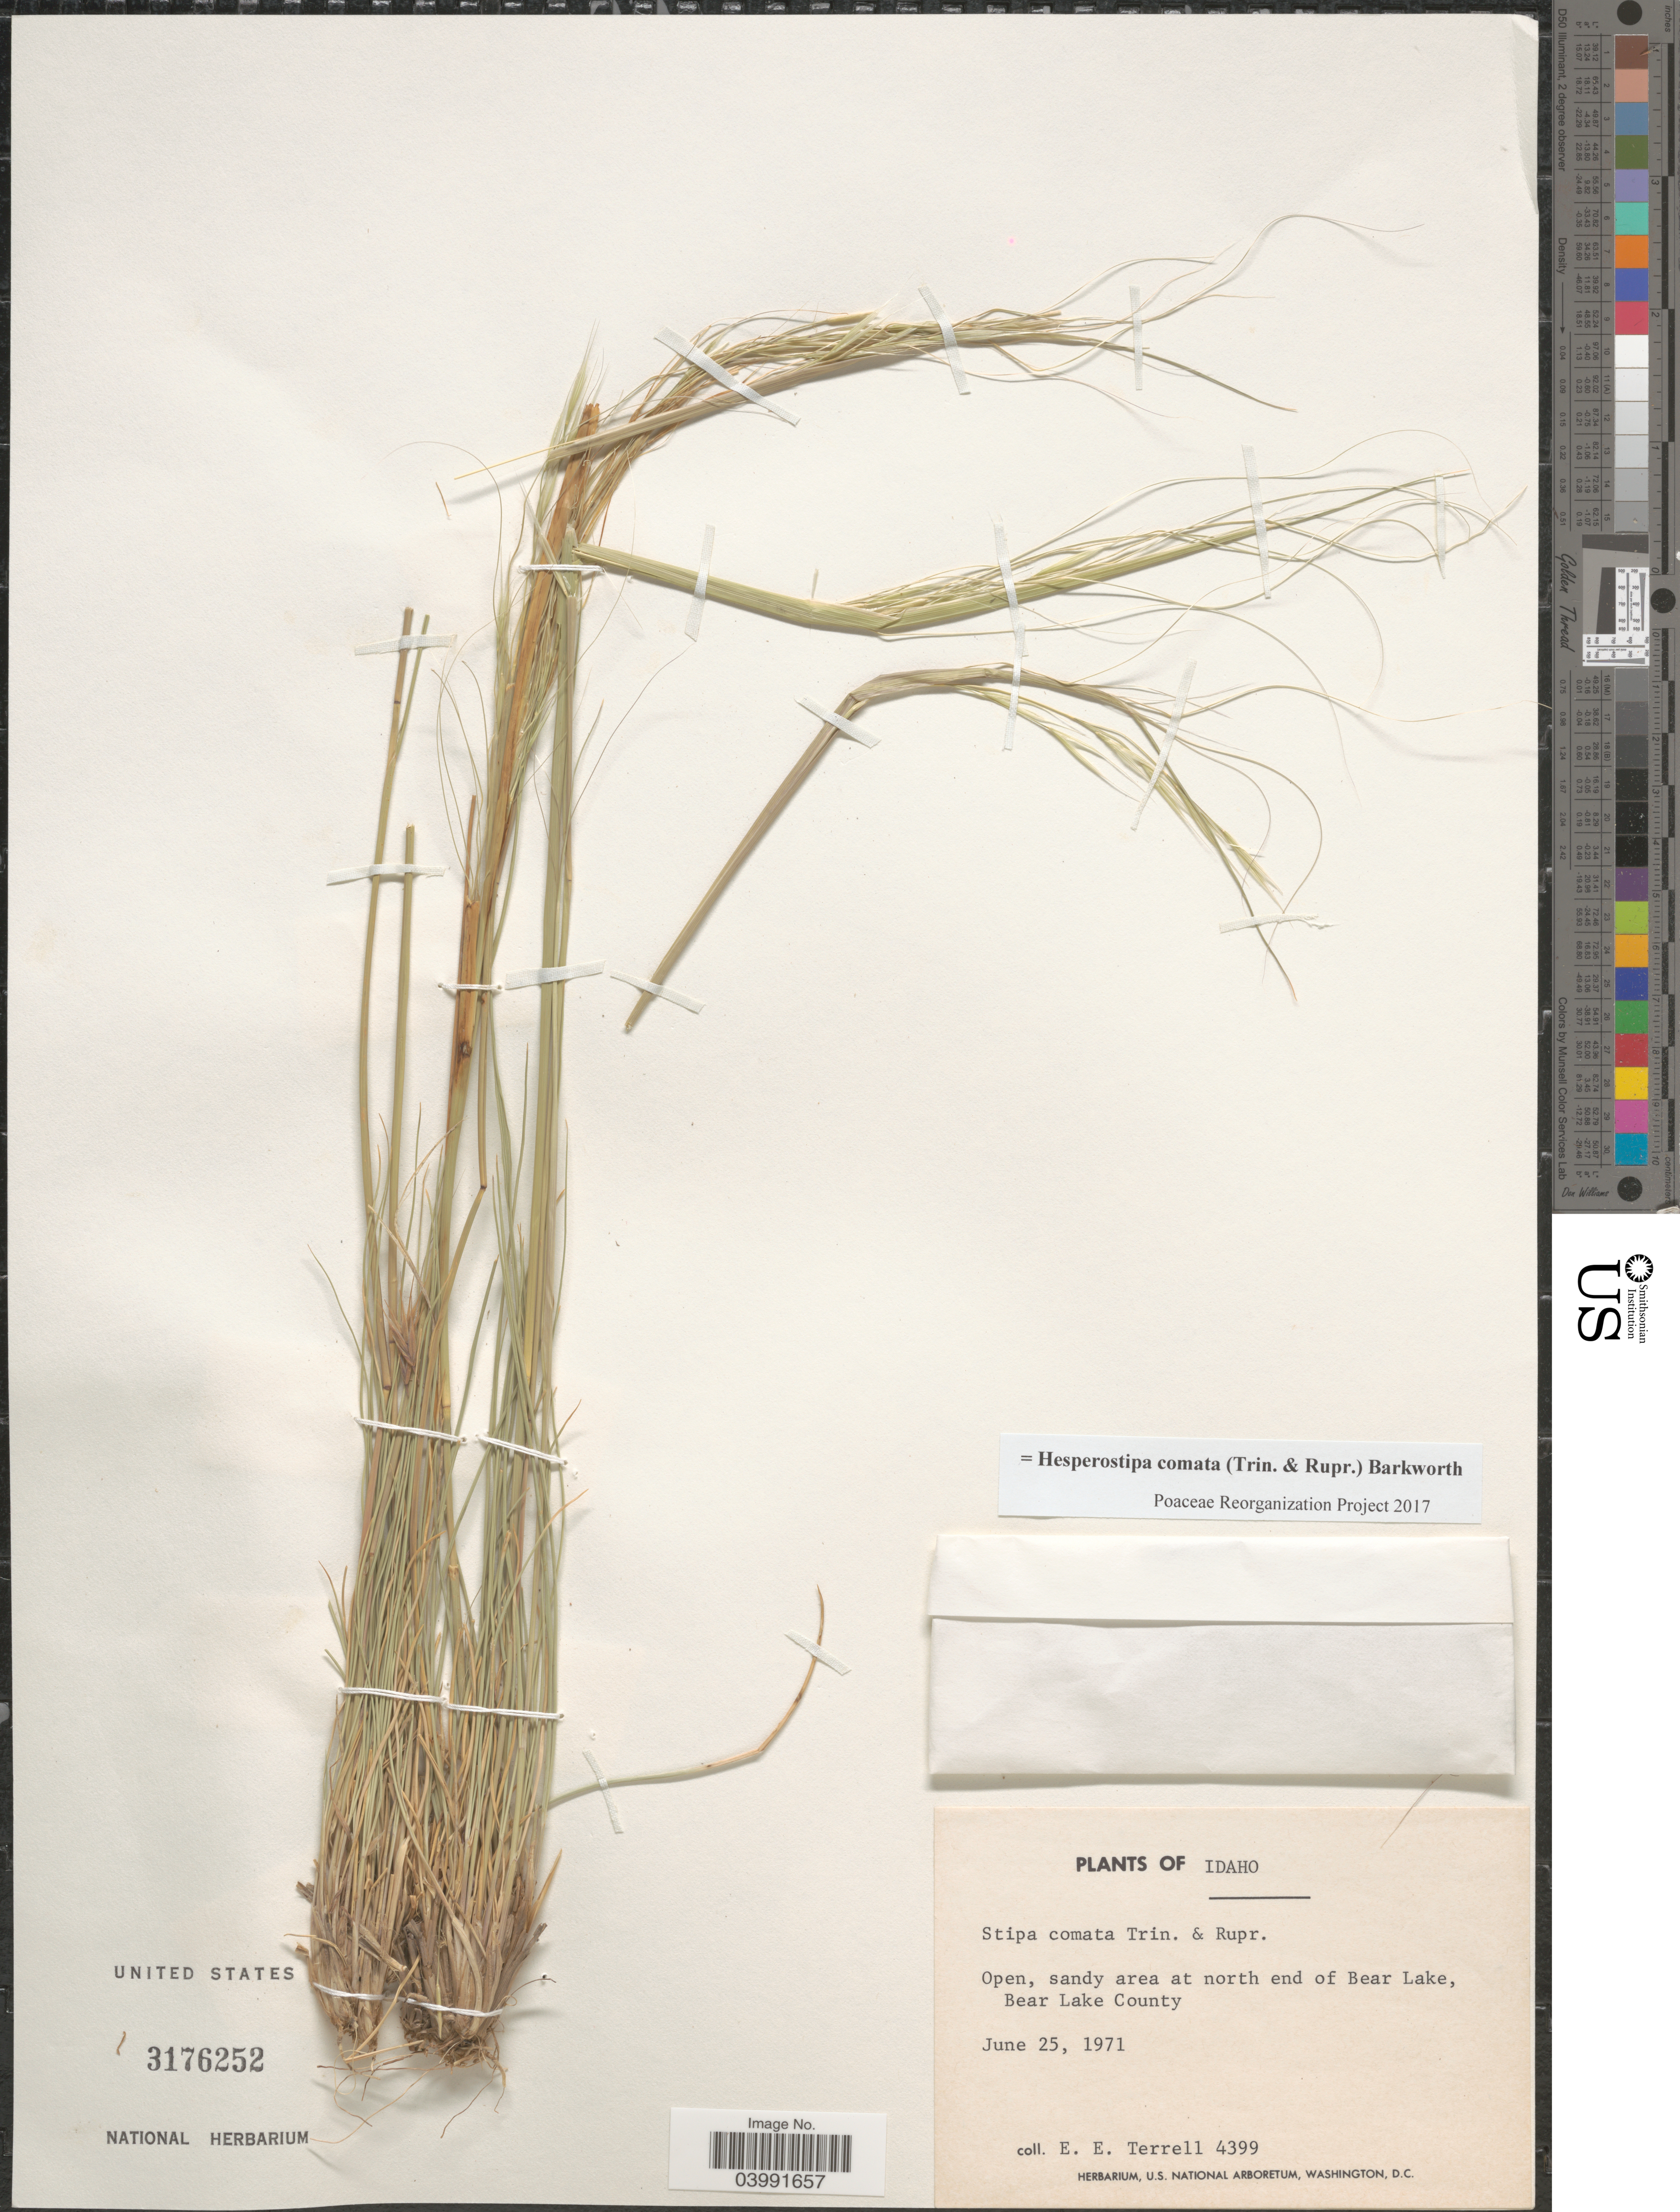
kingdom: Plantae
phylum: Tracheophyta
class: Liliopsida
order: Poales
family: Poaceae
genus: Hesperostipa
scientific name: Hesperostipa comata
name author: (Trin. & Rupr.) Barkworth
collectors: E. E. Terrell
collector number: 4399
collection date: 1971-06-25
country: United States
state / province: Idaho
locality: Area at north end of Bear Lake, Bear Lake County.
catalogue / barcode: US 3176252